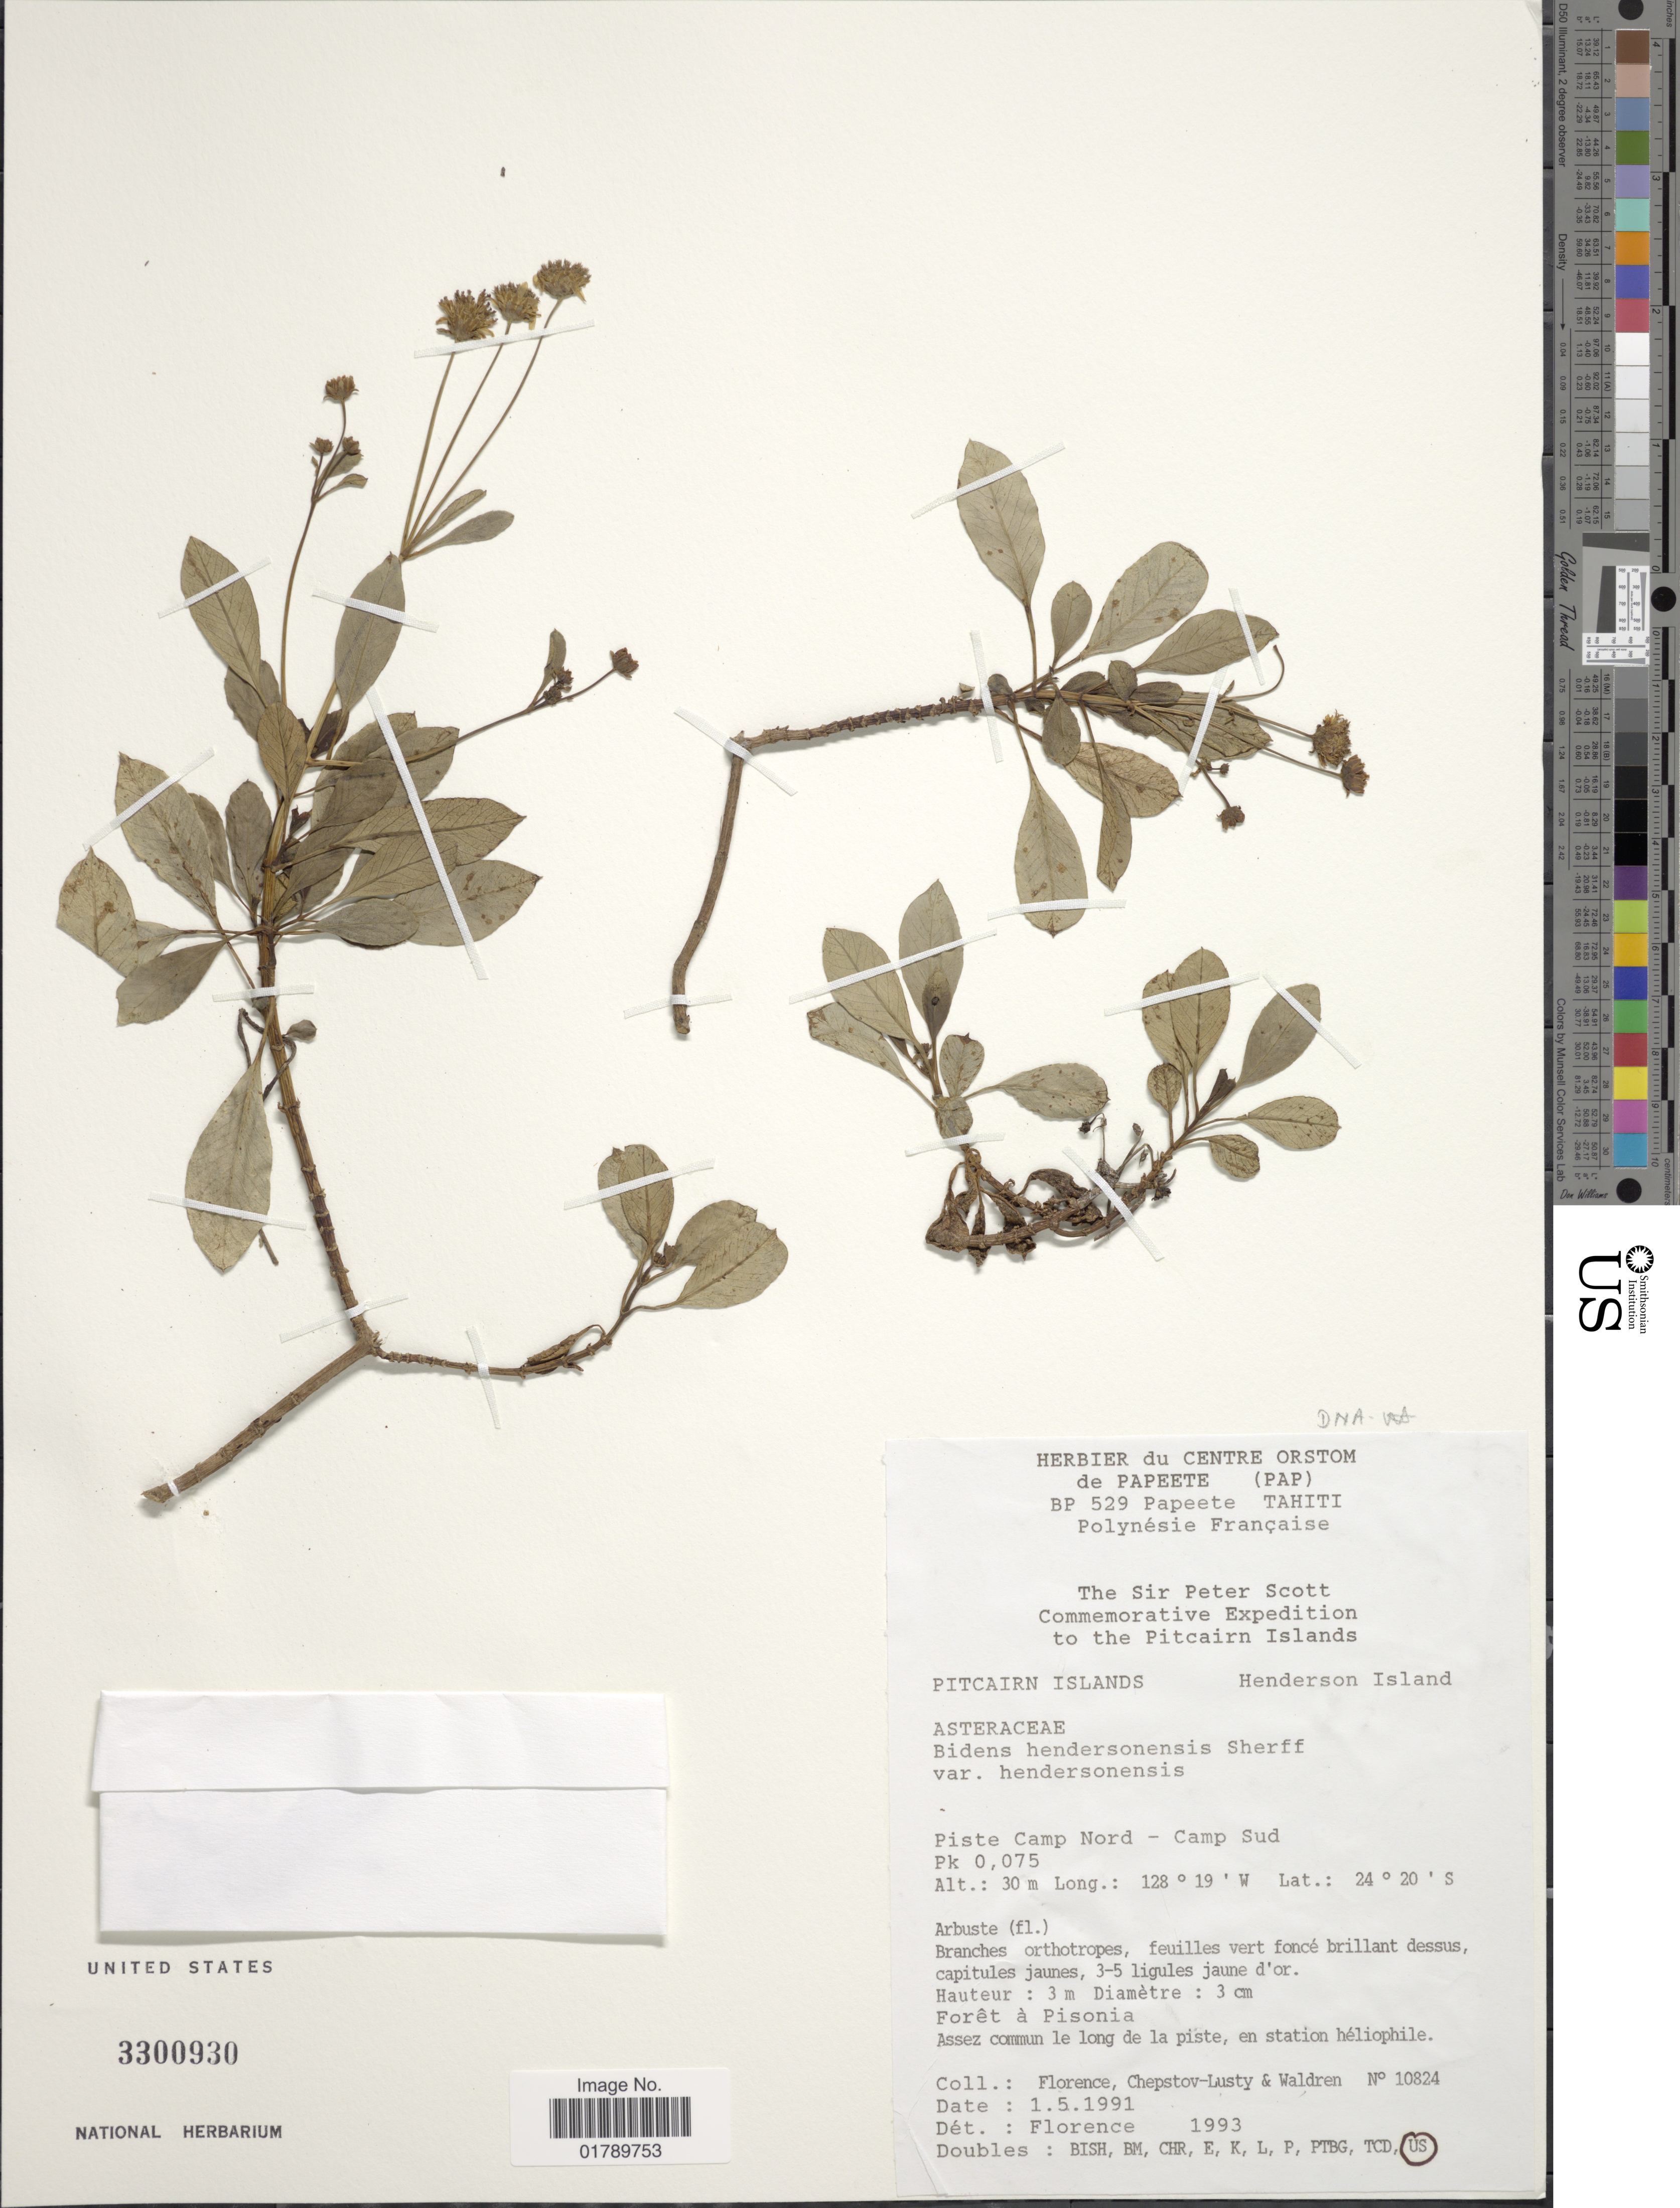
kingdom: Plantae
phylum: Tracheophyta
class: Magnoliopsida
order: Asterales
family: Asteraceae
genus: Bidens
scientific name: Bidens hendersonensis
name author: Sherff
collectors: -. Florence, -. Chepstov-lusty & Waldren, --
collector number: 10824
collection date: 1991-05-01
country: Pitcairn Islands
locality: Henderson Island. Piste Camp Nord-Camp Sud. Pk 0,75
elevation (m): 30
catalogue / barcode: US 3300930